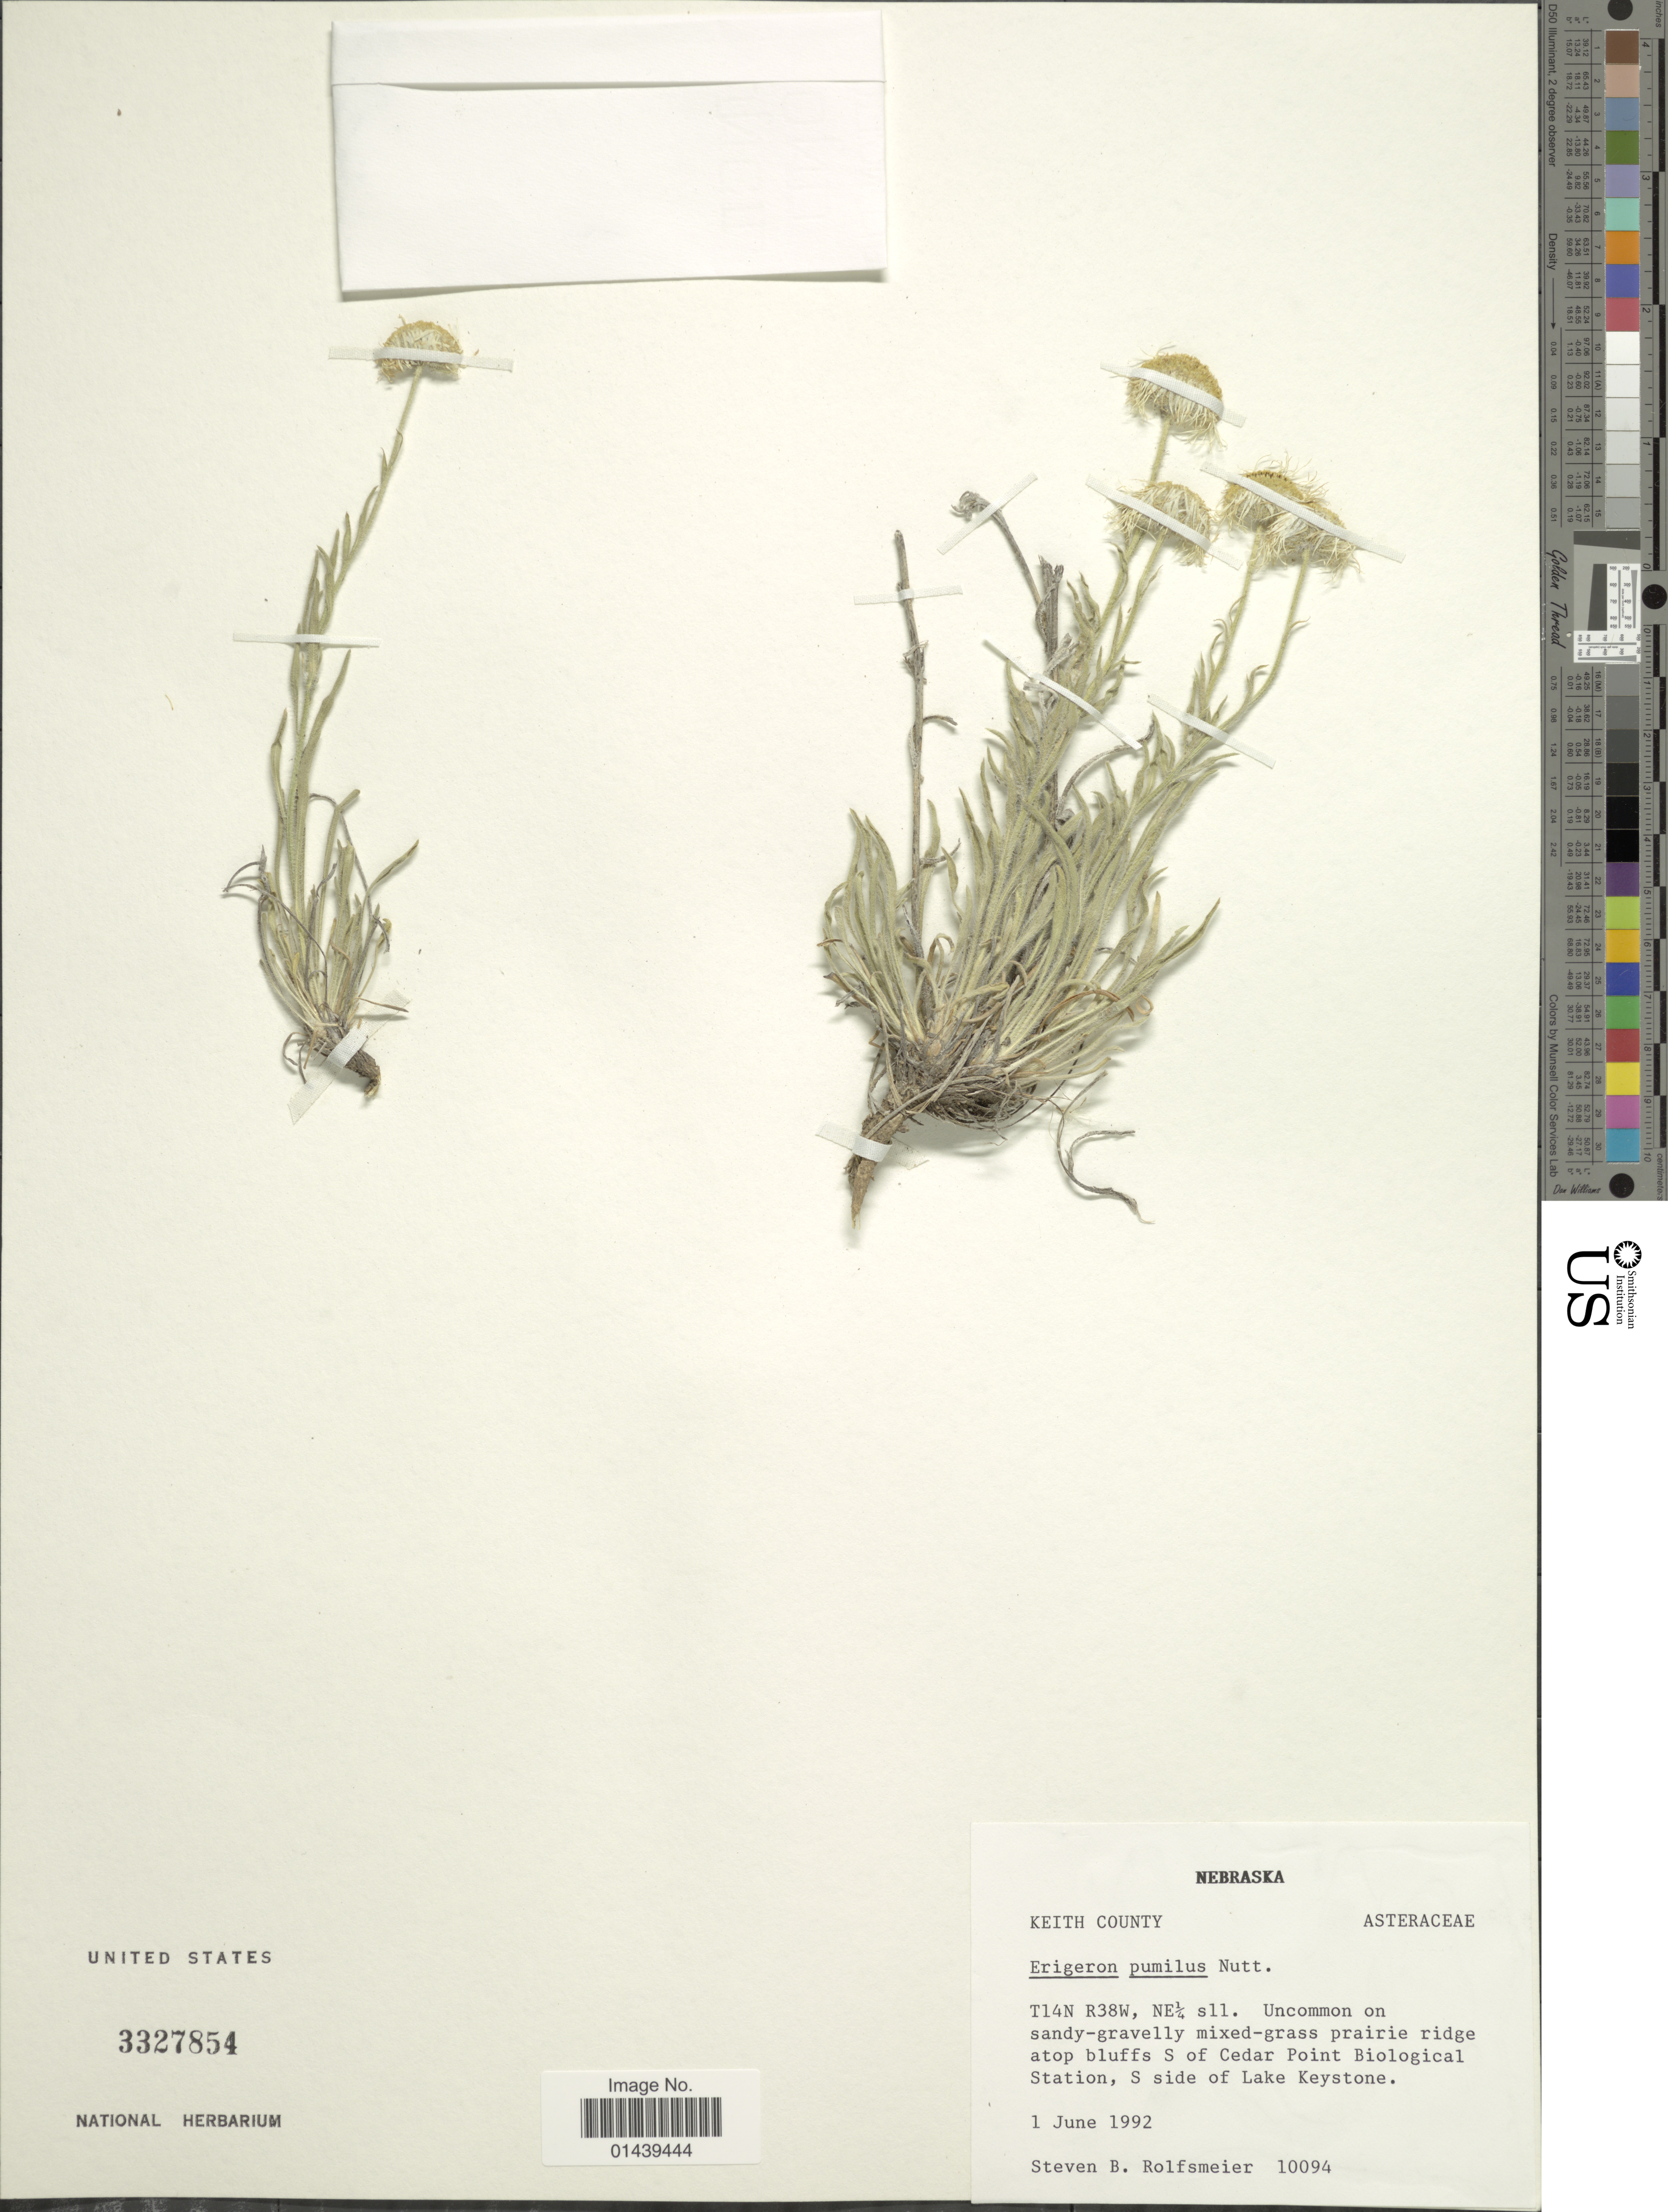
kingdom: Plantae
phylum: Tracheophyta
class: Magnoliopsida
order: Asterales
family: Asteraceae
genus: Erigeron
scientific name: Erigeron pumilus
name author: Nutt.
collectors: S. Rolfsmeier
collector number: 10094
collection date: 1992-06-01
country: United States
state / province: Nebraska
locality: Keith County. T14N R38W, NE¼ sll. S of Cedar Point Biological Station, S side of Lake Keystone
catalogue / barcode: US 3327854